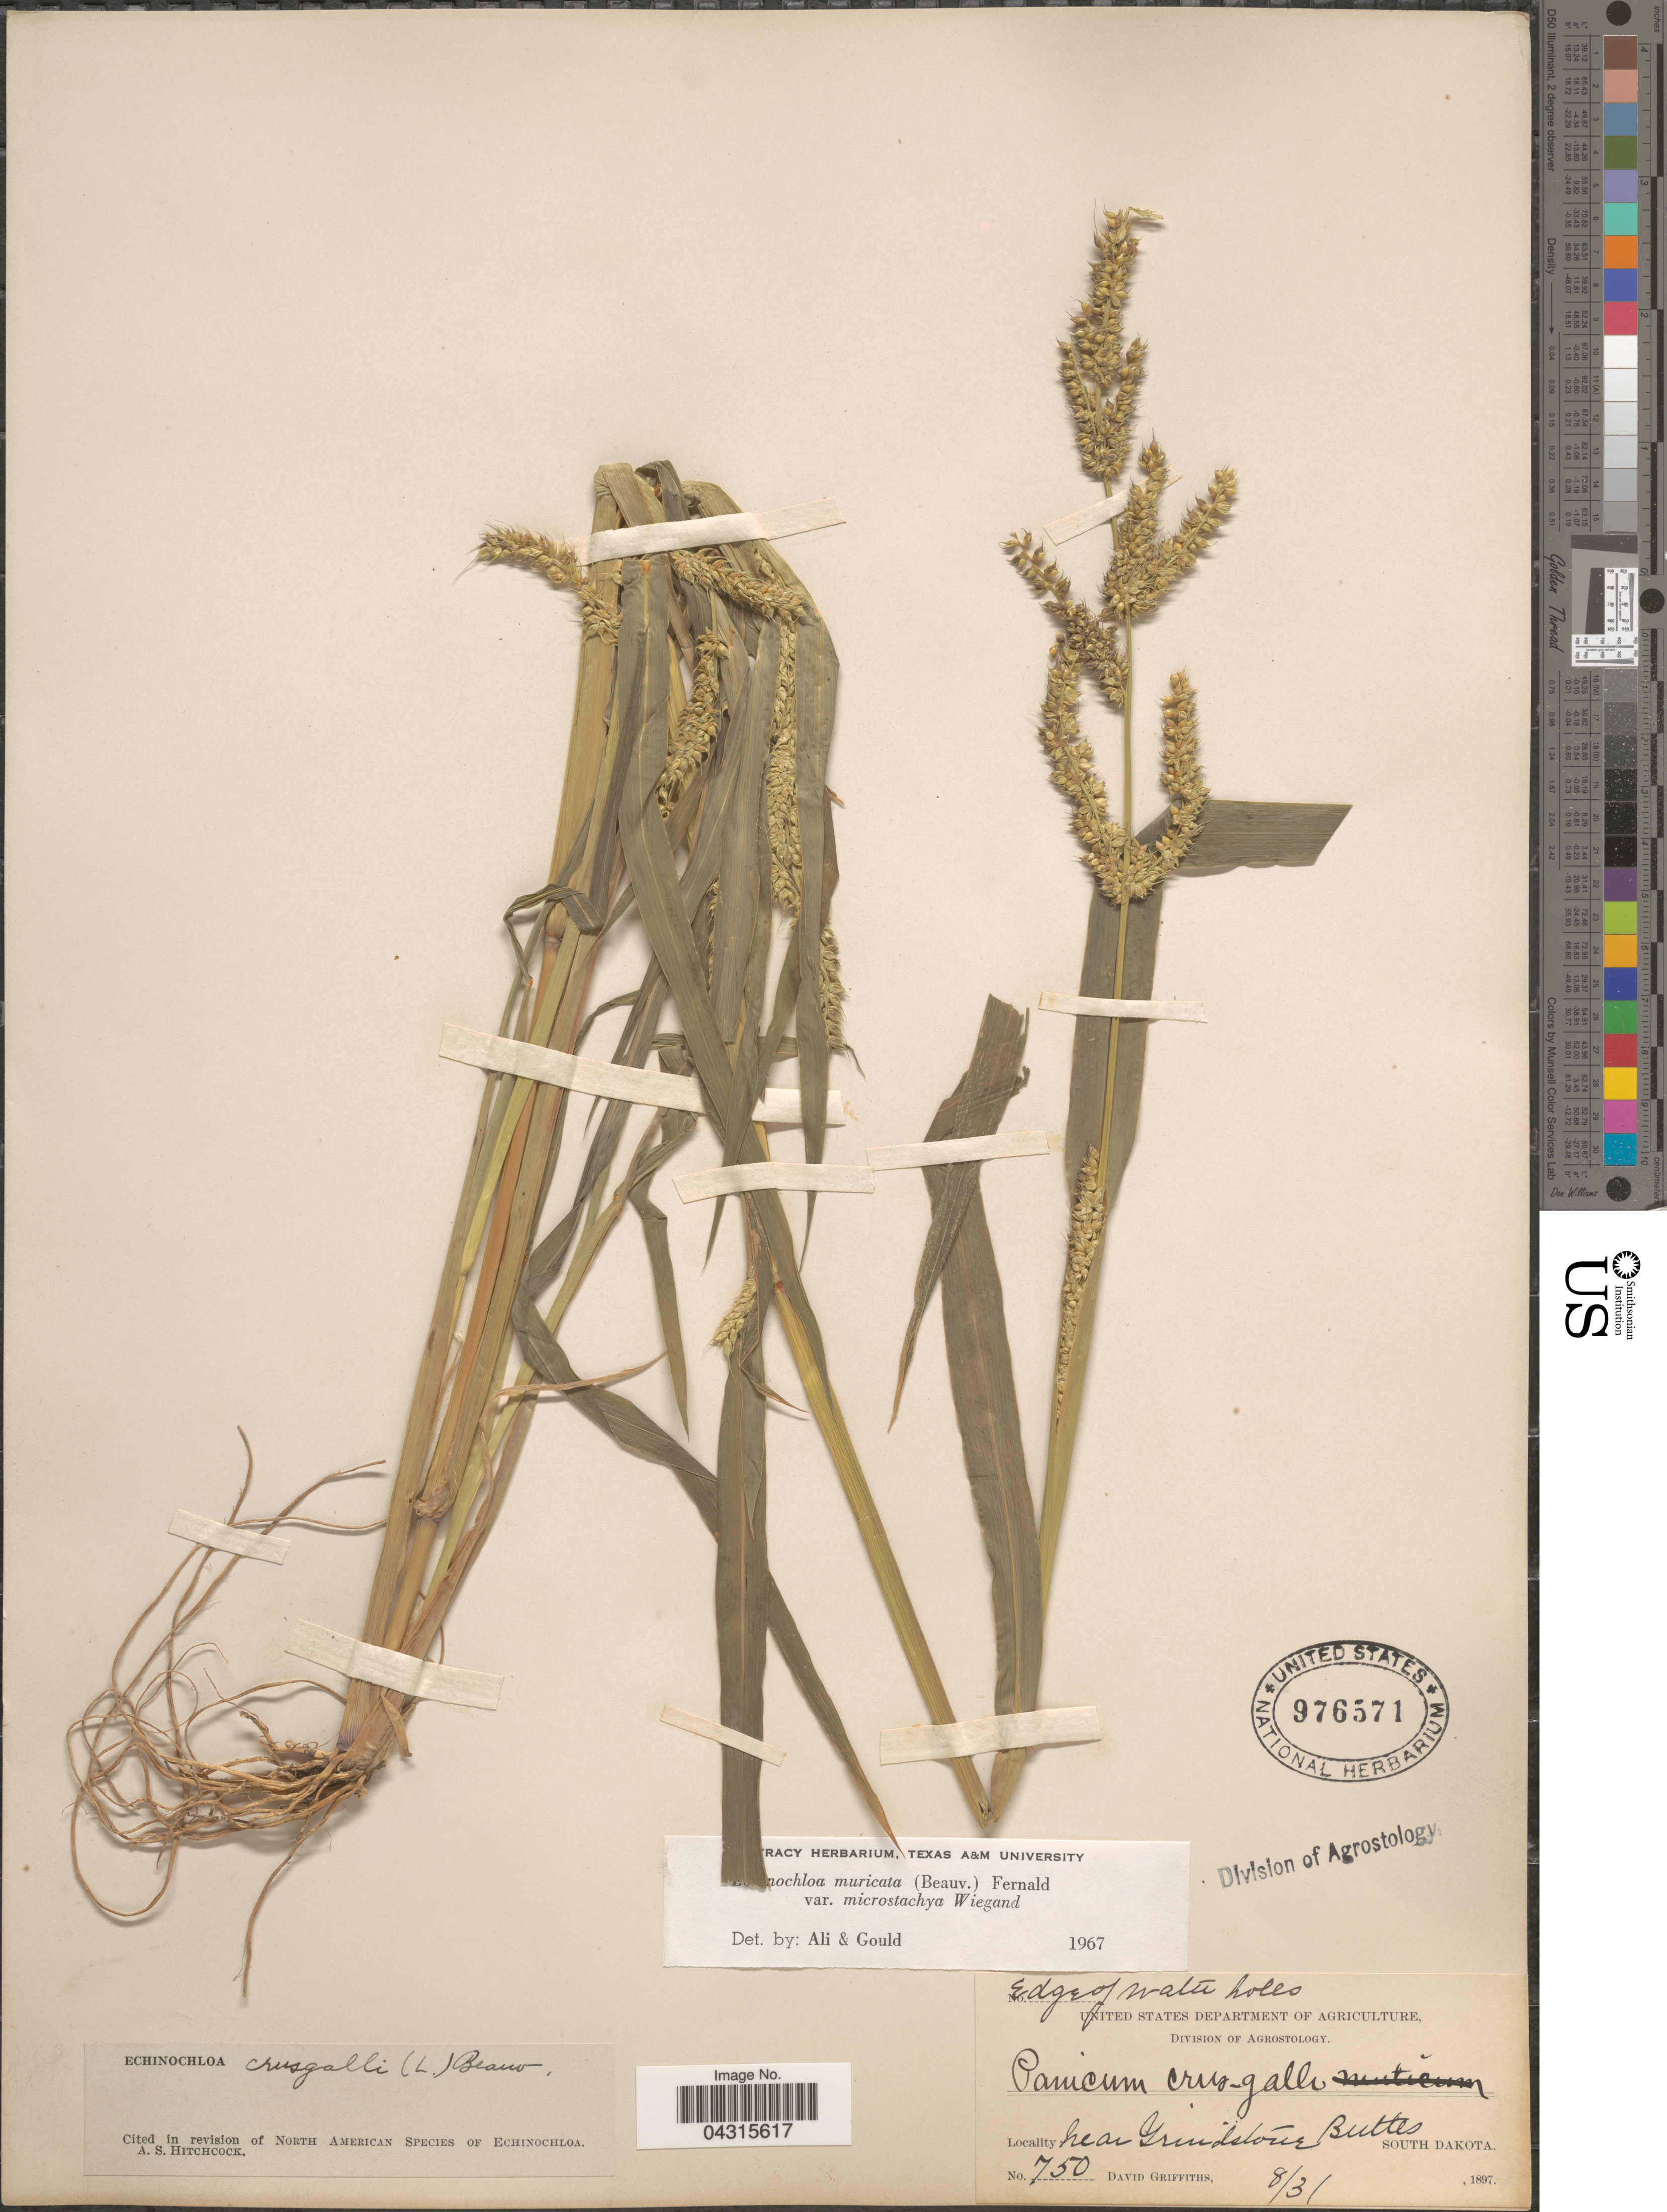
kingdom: Plantae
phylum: Tracheophyta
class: Liliopsida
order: Poales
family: Poaceae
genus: Echinochloa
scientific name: Echinochloa muricata var. microstachya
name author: Wiegand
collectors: D. Griffiths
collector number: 750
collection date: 1897-08-31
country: United States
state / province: South Dakota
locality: Near Grindstone Buttes.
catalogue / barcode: US 976571